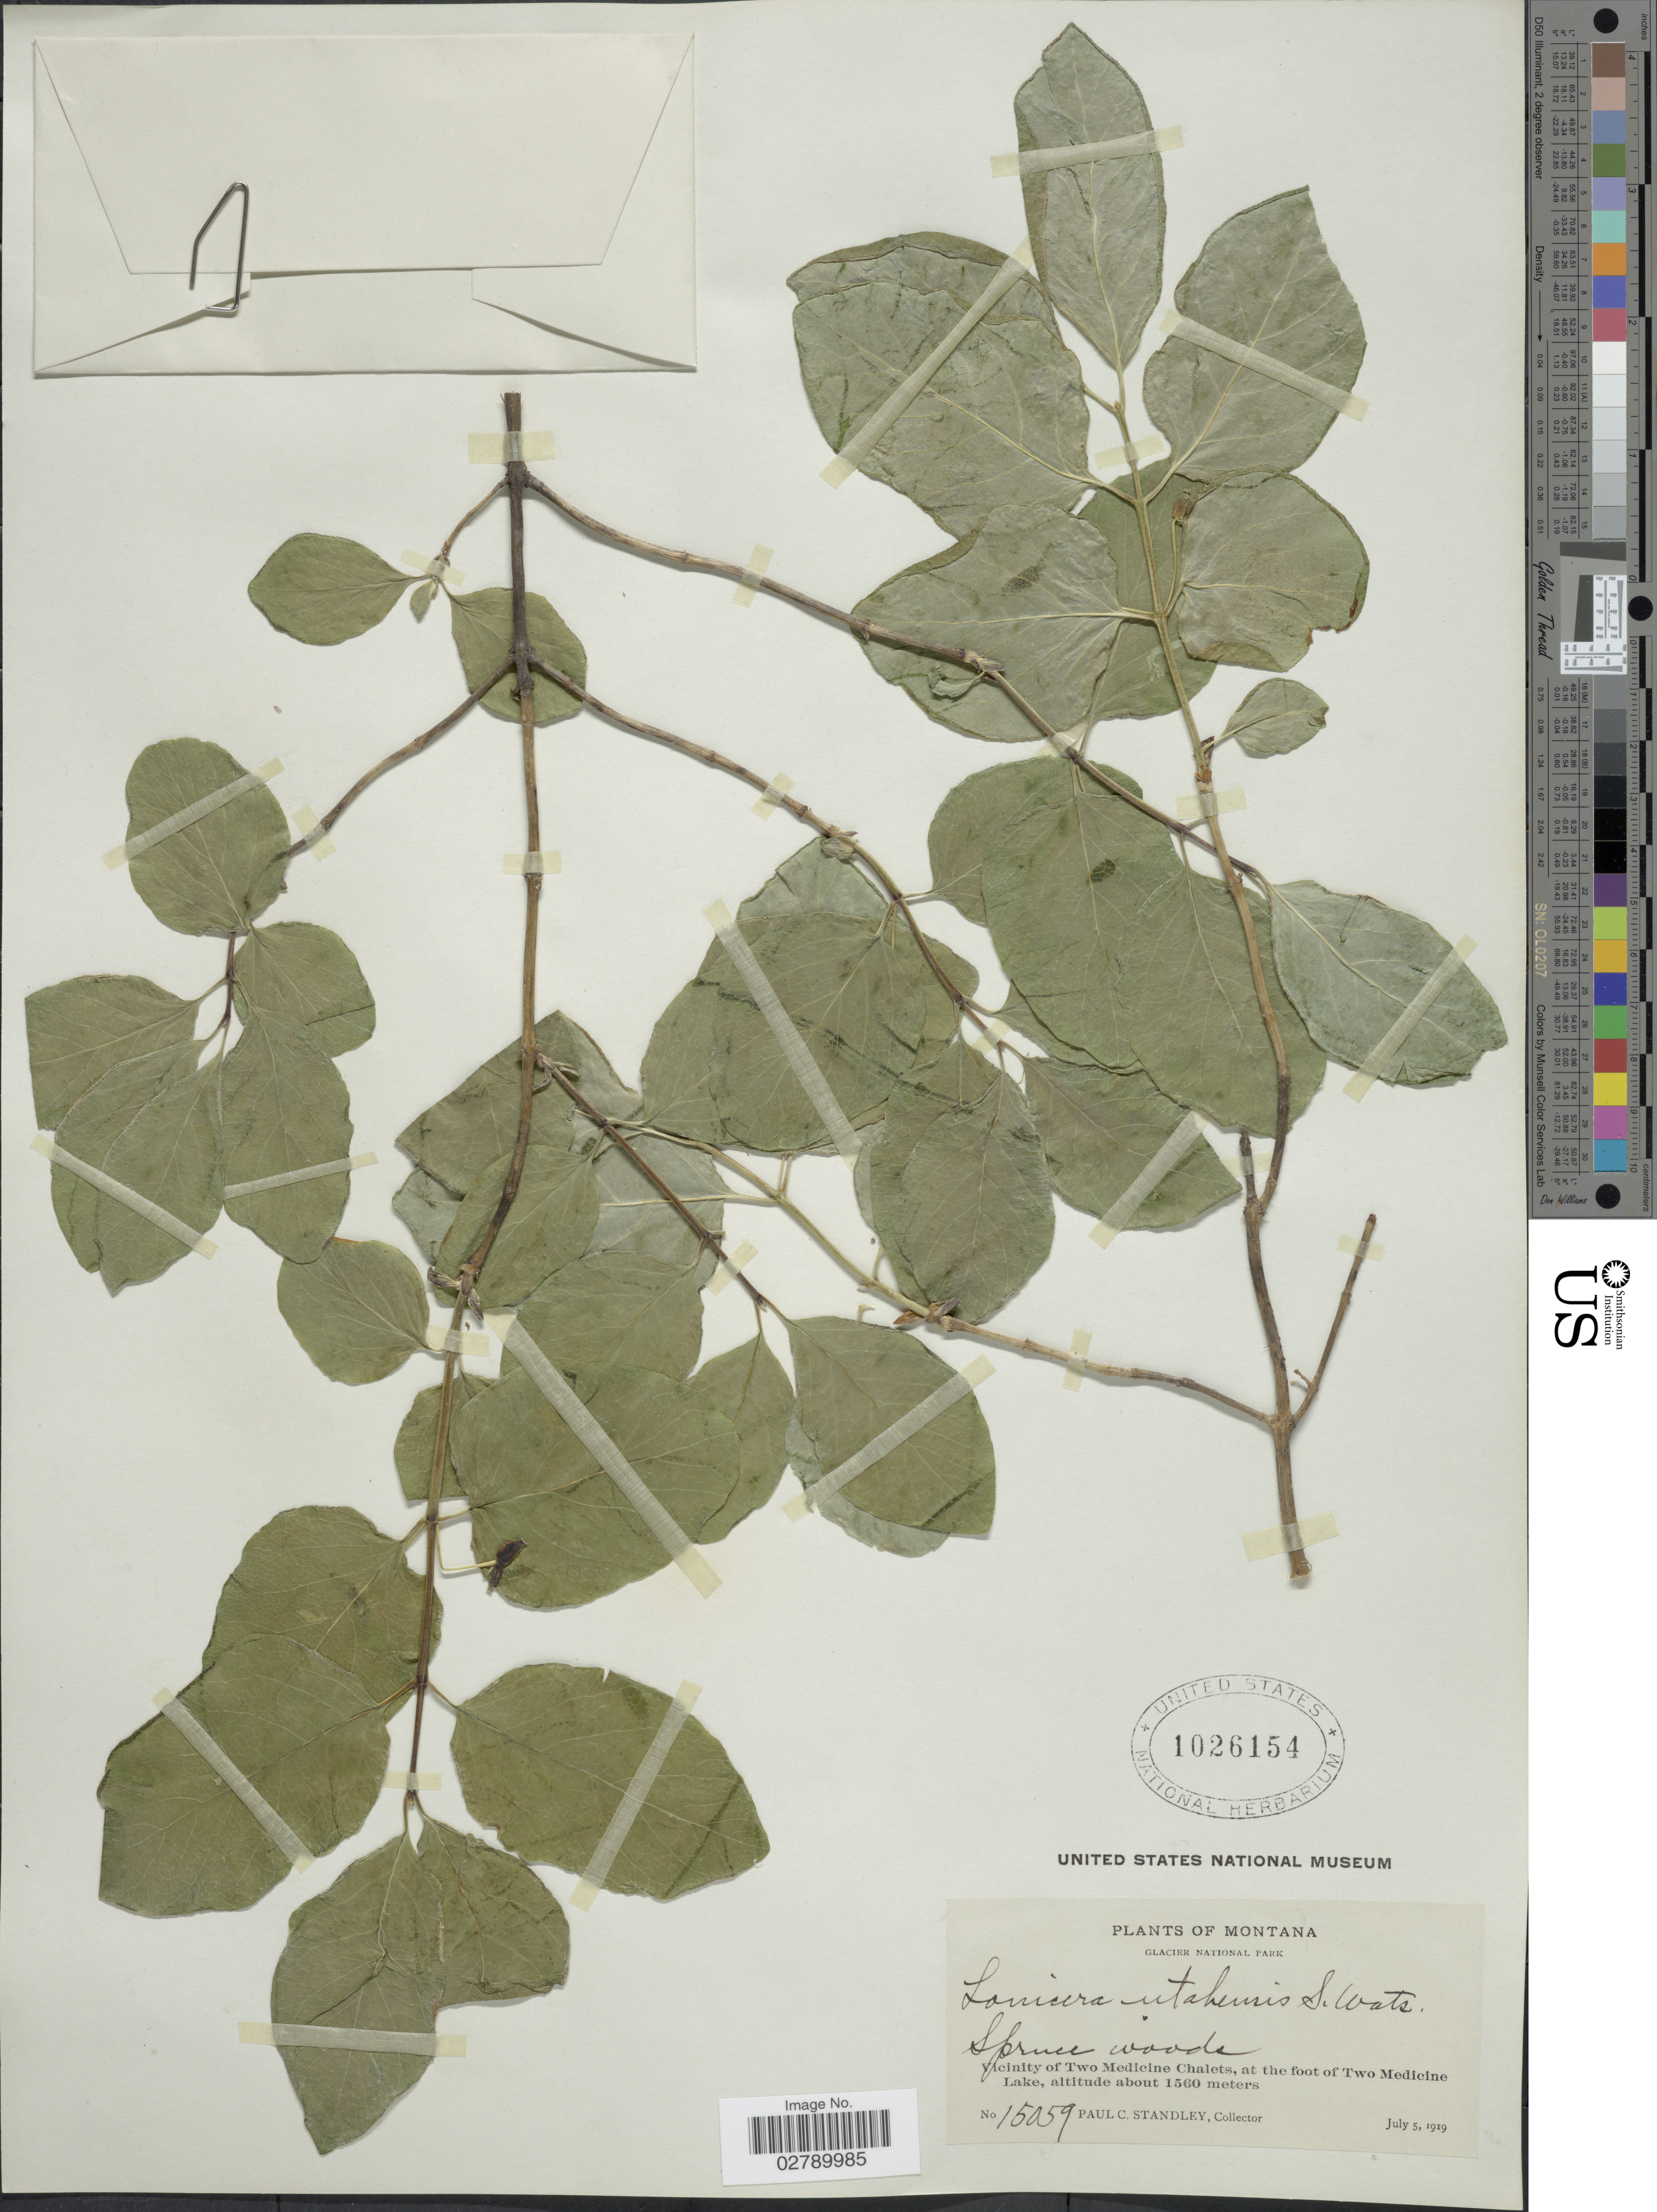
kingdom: Plantae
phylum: Tracheophyta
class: Magnoliopsida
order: Dipsacales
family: Caprifoliaceae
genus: Lonicera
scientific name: Lonicera utahensis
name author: S. Watson in C. King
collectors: P. C. Standley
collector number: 15059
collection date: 1919-07-05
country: United States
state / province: Montana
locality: Glacier National Park. Vicinity of Two Medicine Chalets, at the foot of Two Medicine Lake.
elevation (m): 1560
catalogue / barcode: US 1026154